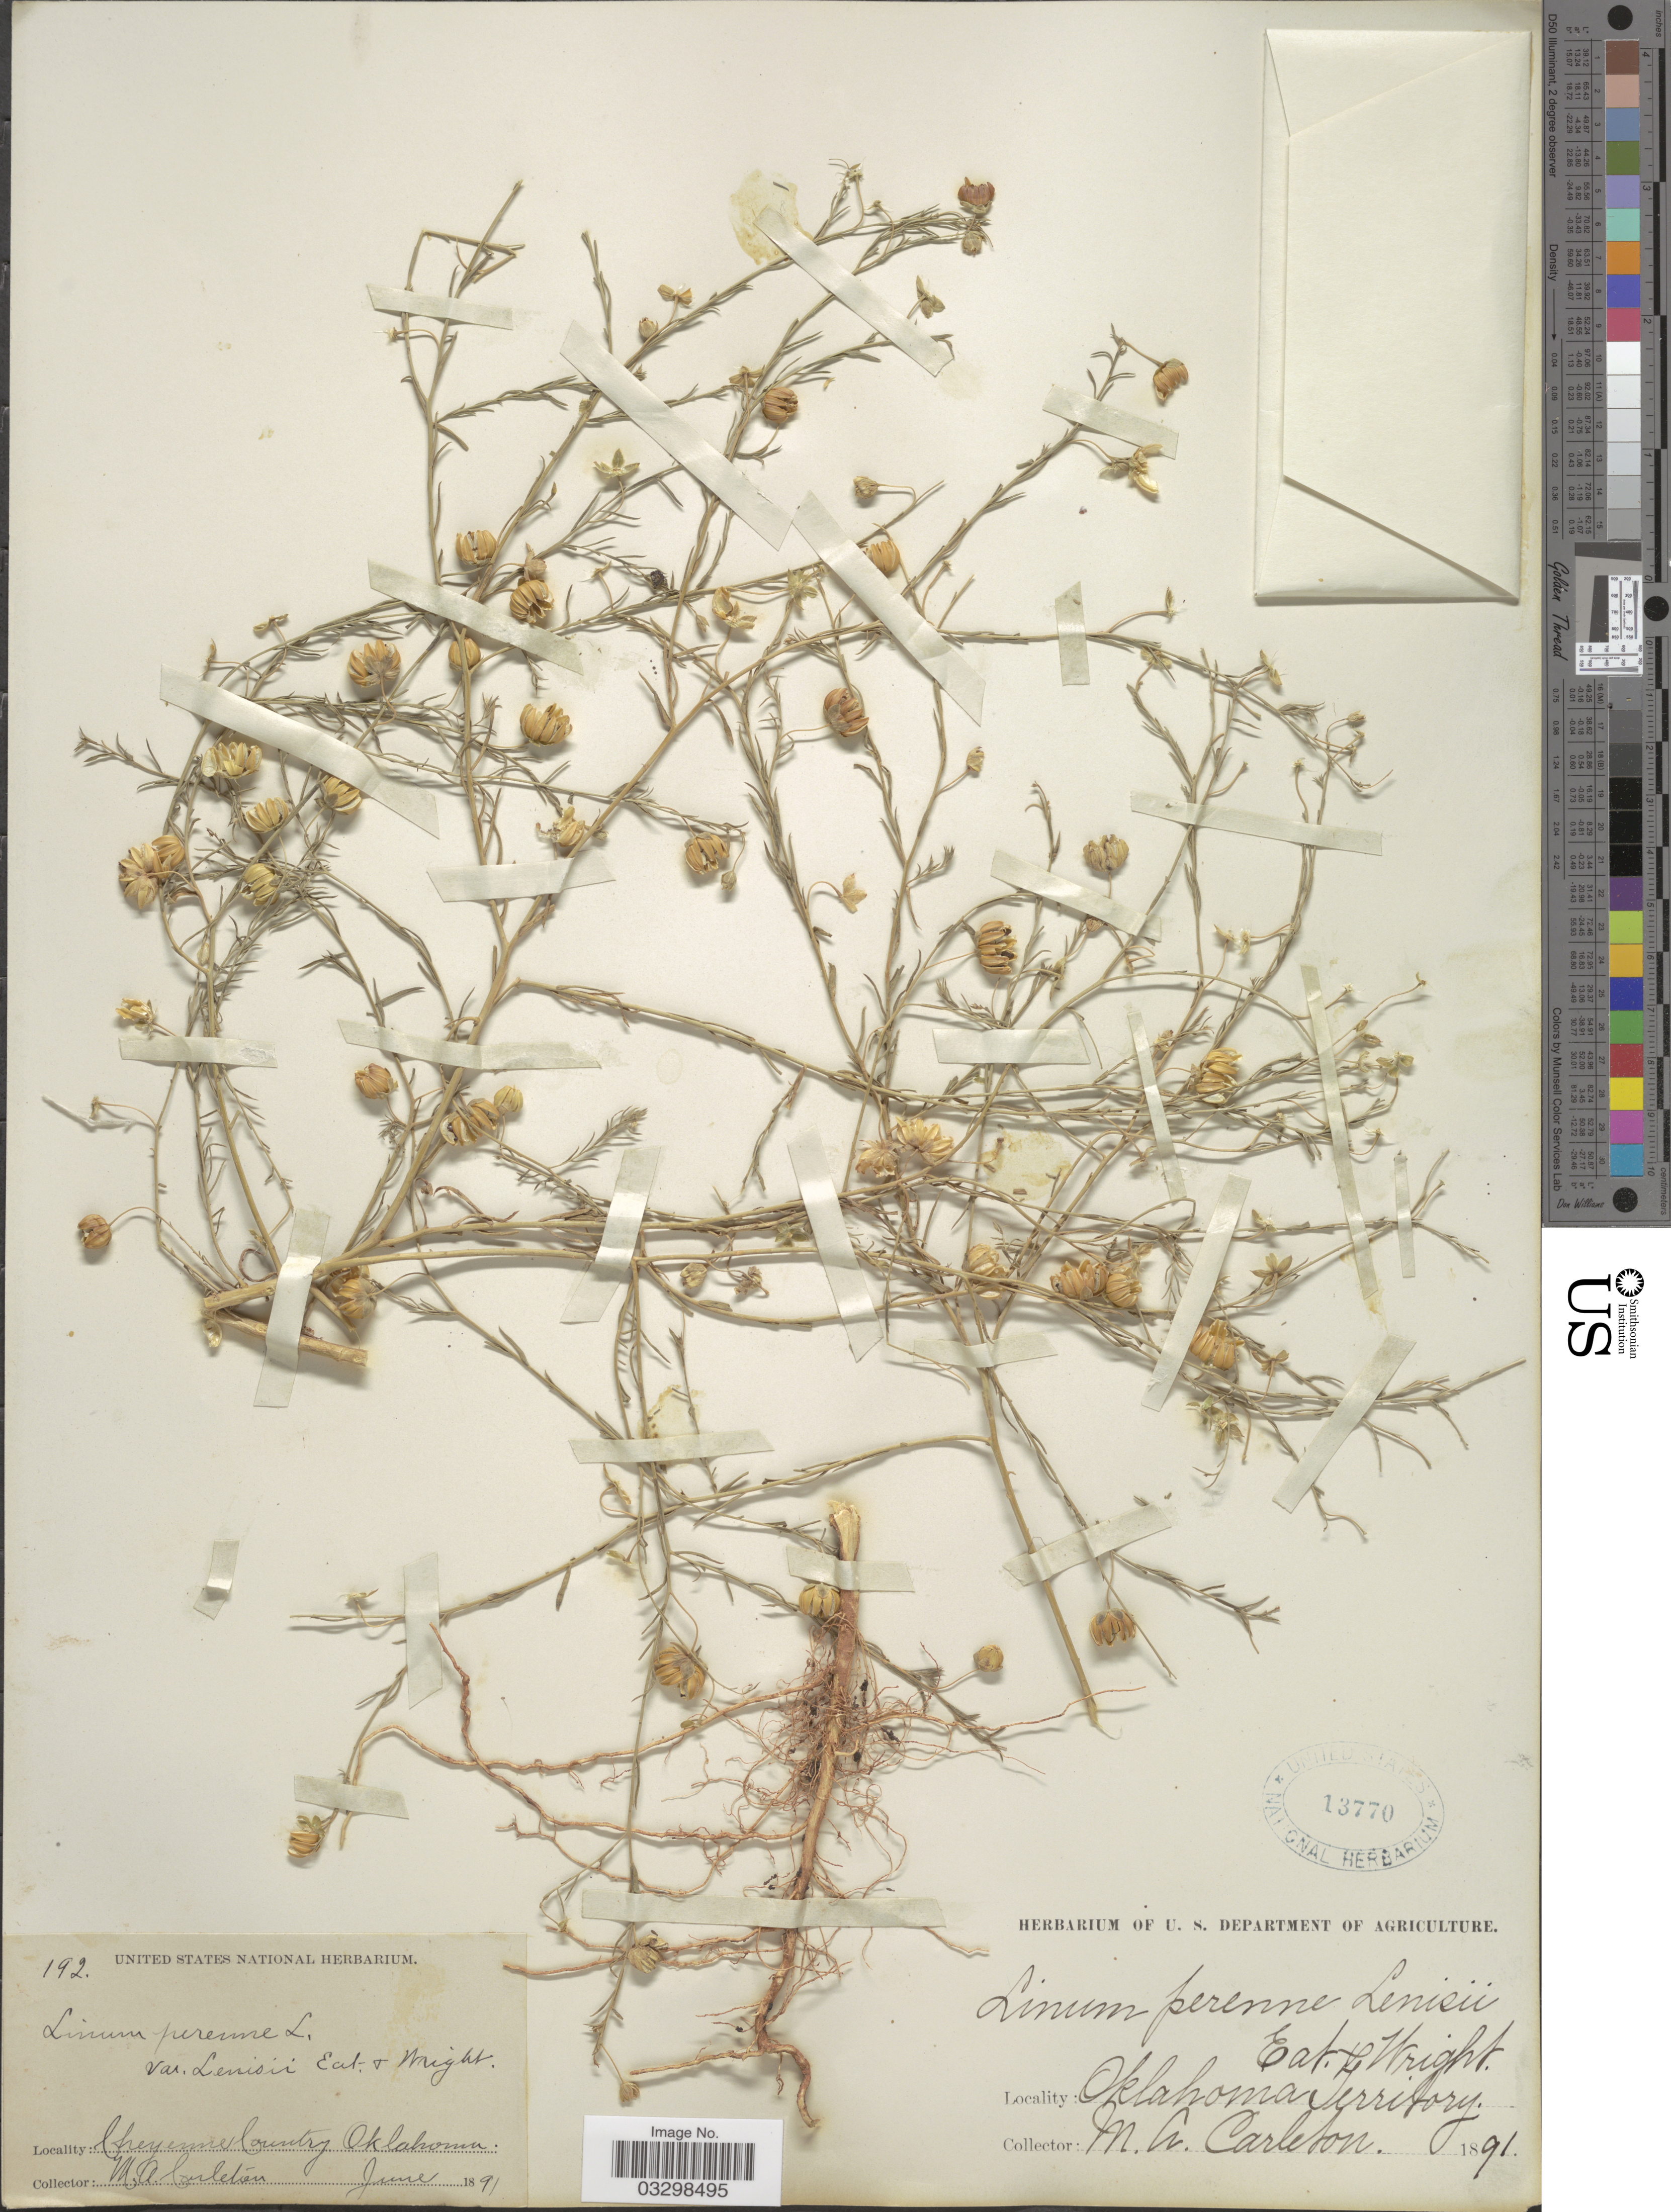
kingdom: Plantae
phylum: Tracheophyta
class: Magnoliopsida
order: Malpighiales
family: Linaceae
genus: Linum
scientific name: Linum lewisii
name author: Pursh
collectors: M. A. Carleton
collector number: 192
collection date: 1891-06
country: United States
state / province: Oklahoma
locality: Cheyenne County.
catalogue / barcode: US 13770